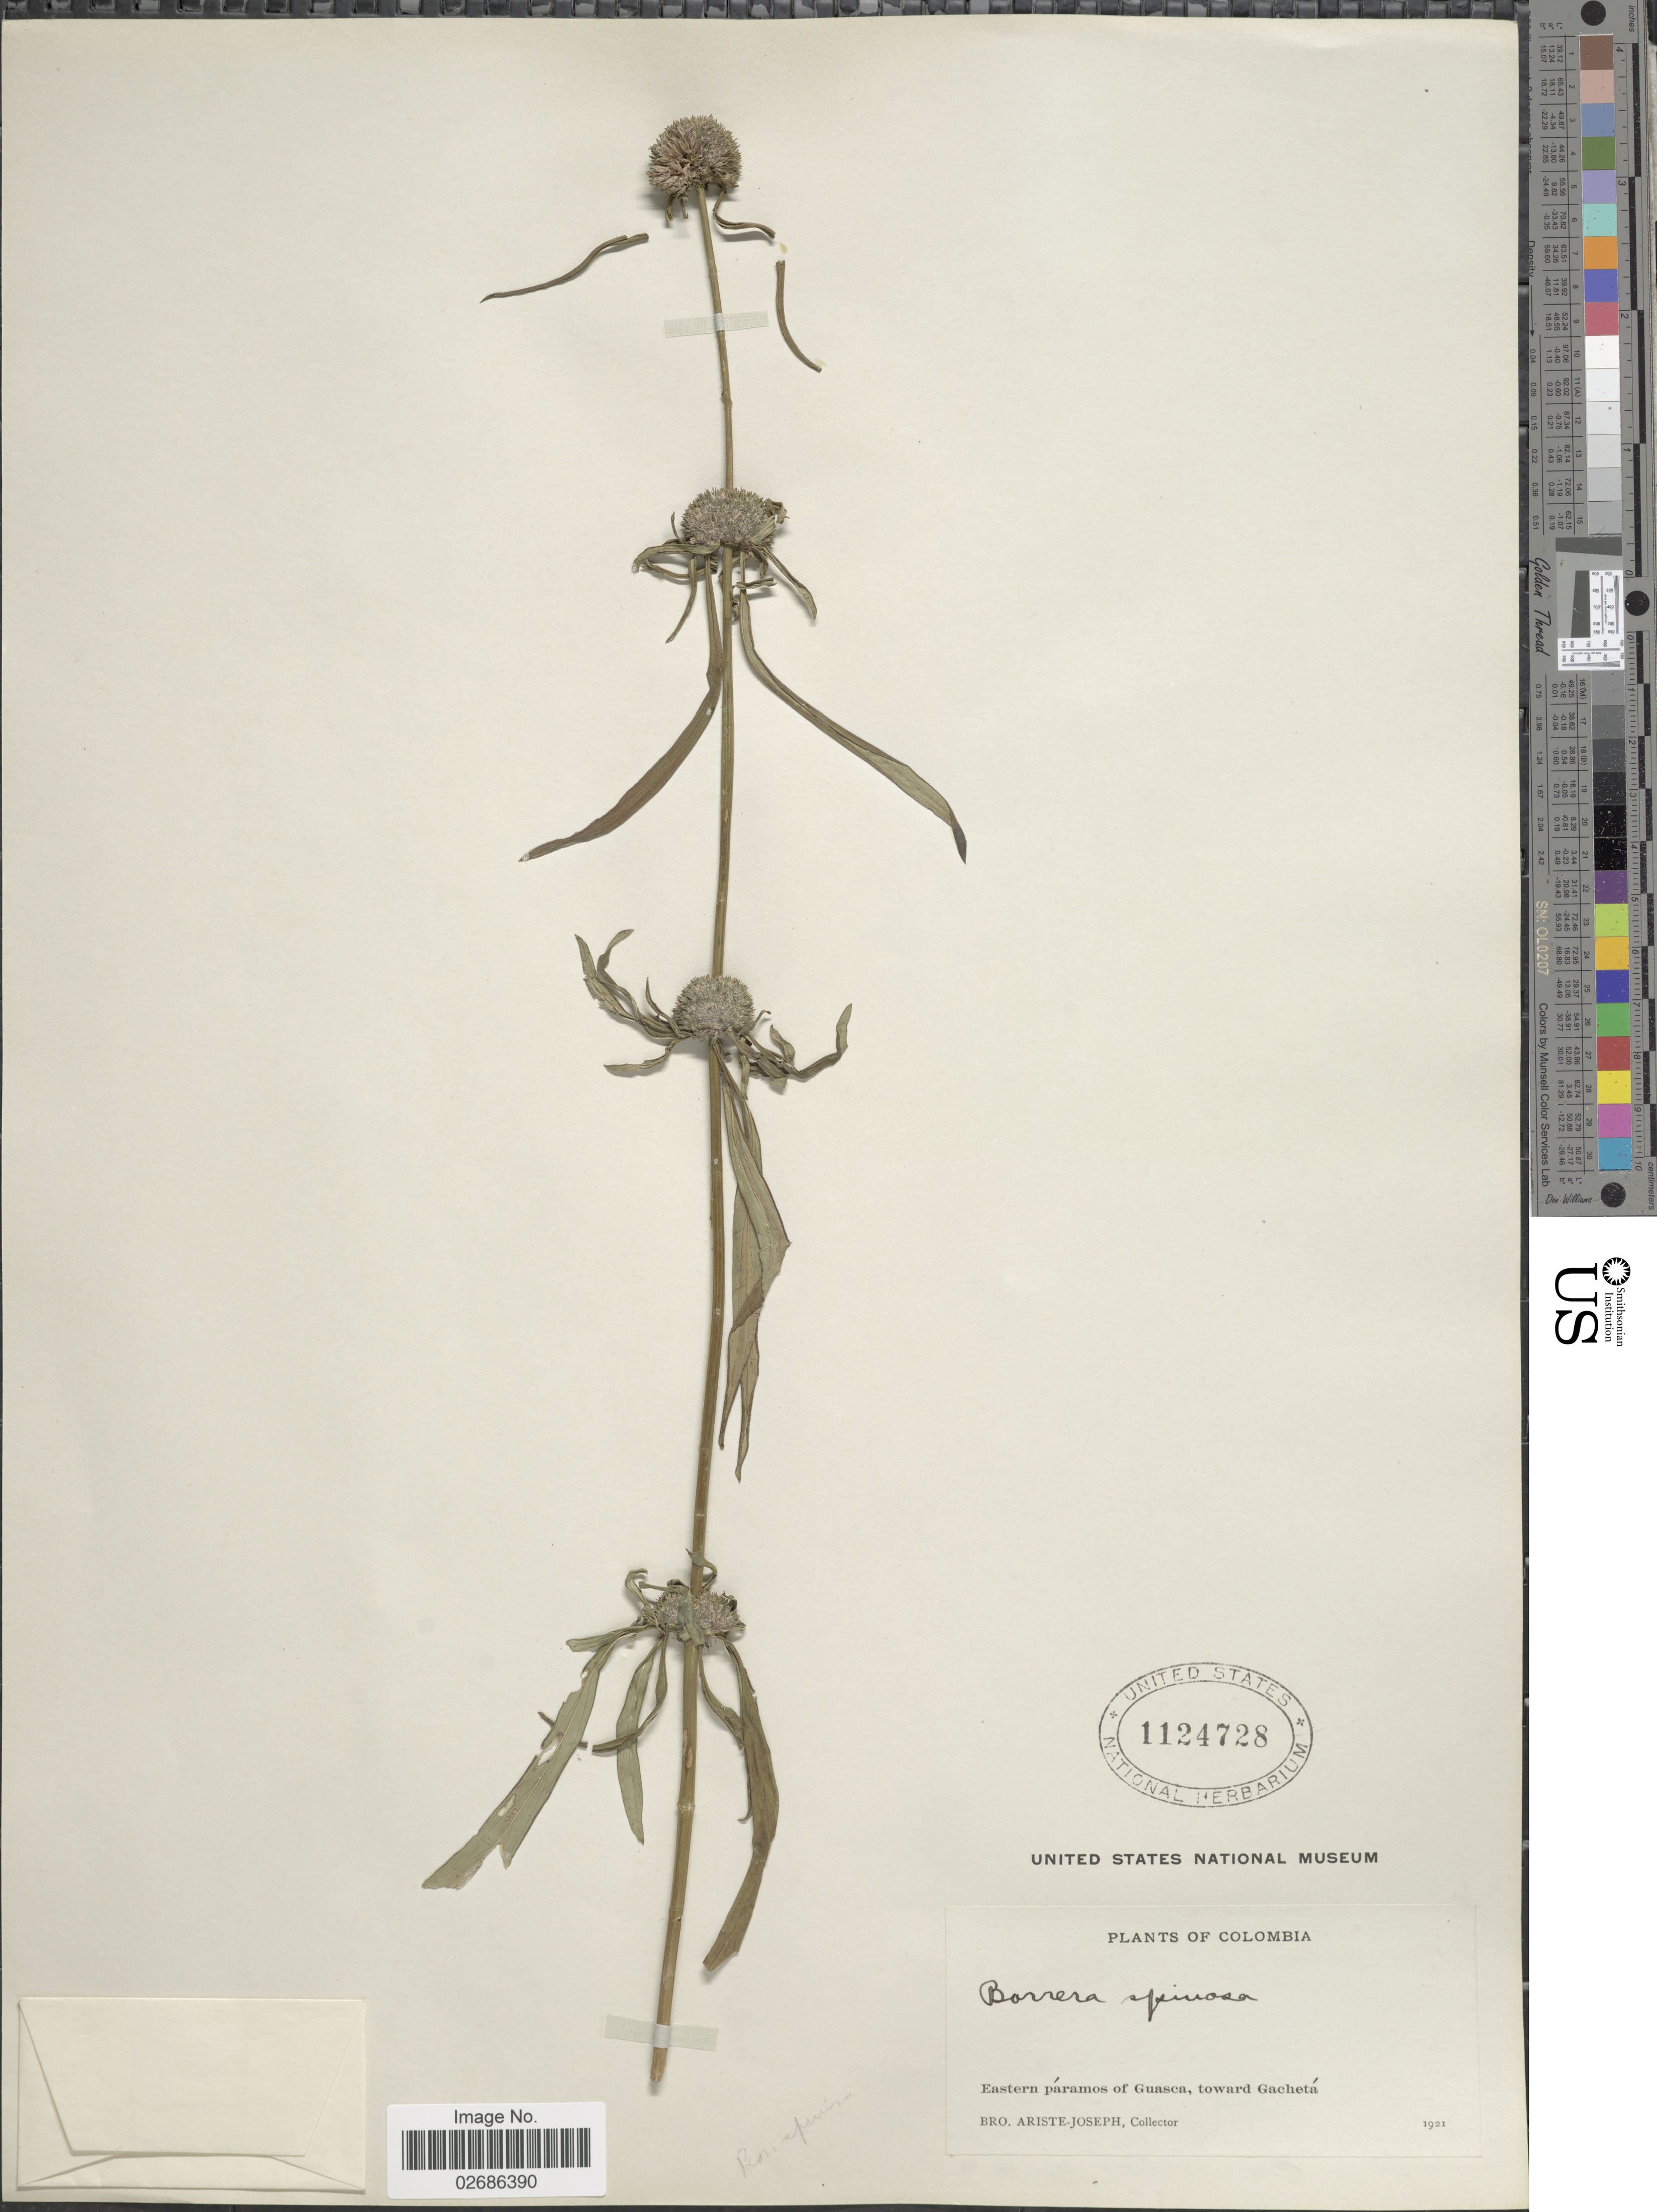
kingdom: Plantae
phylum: Tracheophyta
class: Magnoliopsida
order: Gentianales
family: Rubiaceae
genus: Borreria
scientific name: Borreria densiflora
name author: DC.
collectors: Bro. Ariste-Joseph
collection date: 1921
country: Colombia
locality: Eastern paramos of Guasca, toward Gacheta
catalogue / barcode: US 1124728